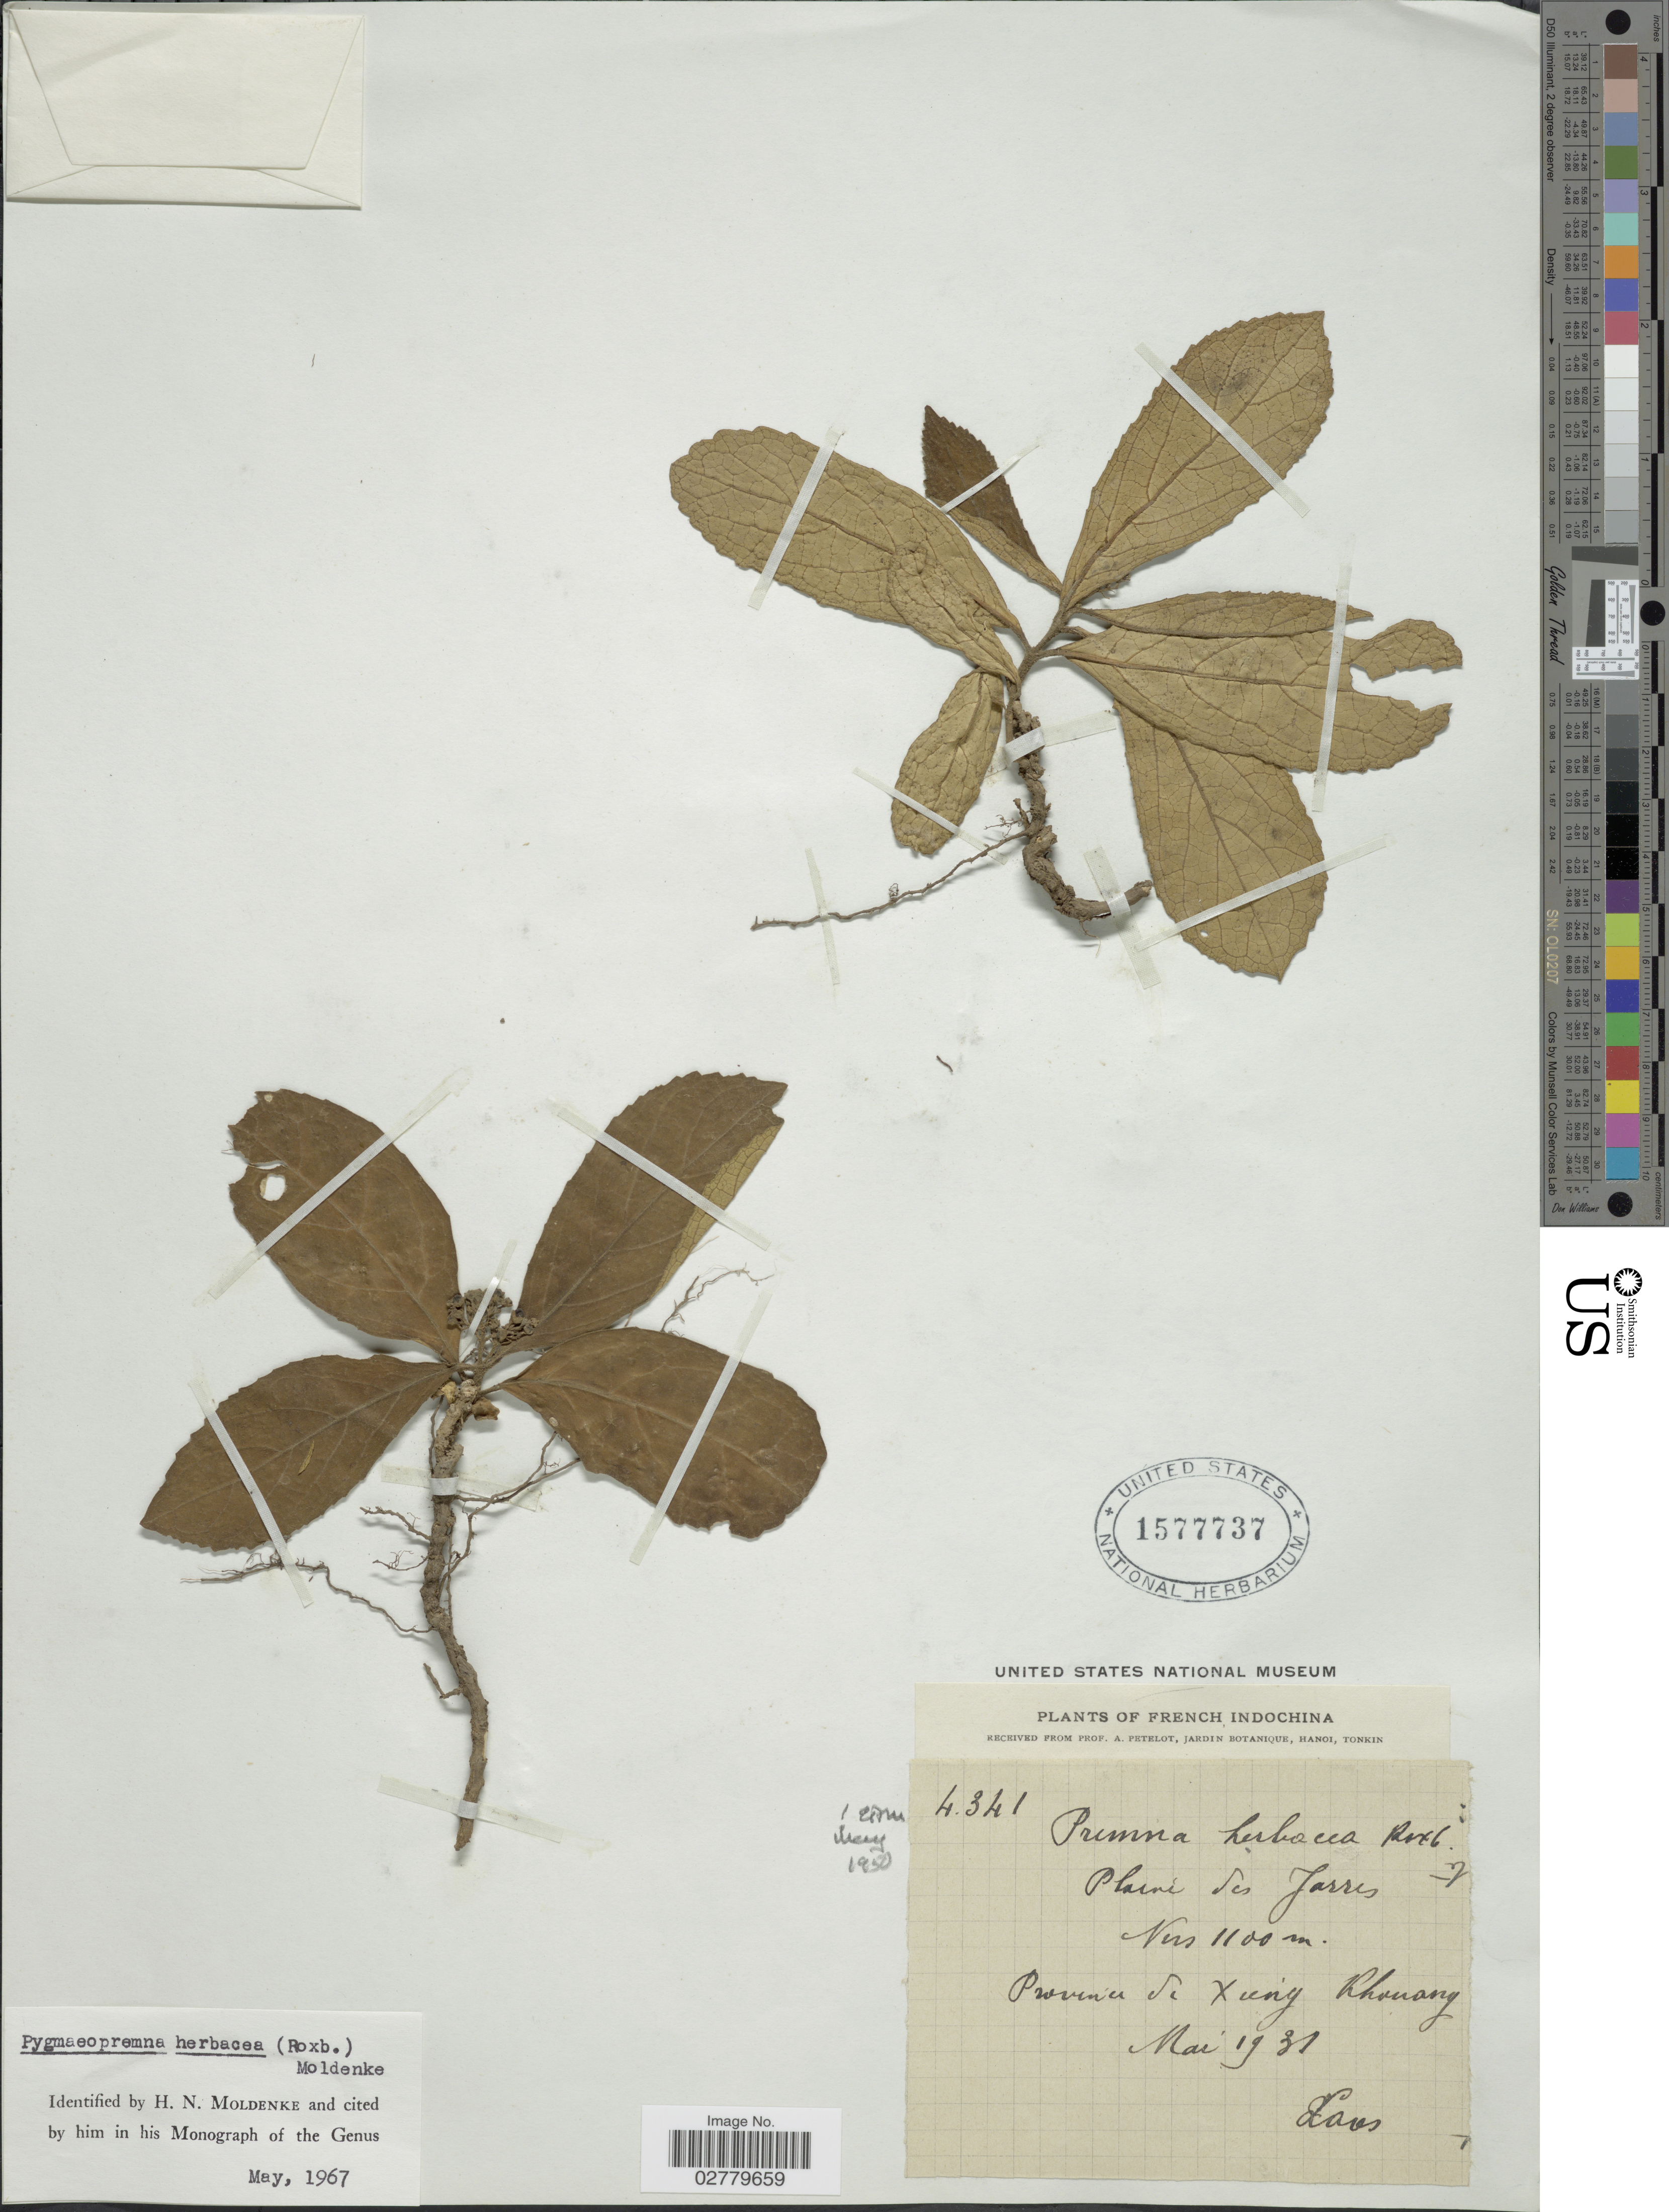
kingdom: Plantae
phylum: Tracheophyta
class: Magnoliopsida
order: Lamiales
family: Lamiaceae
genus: Premna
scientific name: Premna herbacea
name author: Roxb.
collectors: A. Petelot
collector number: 4341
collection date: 1931-05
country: Laos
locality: Plaine des Jarres. Province de Xang Khonang [interpreted].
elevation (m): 1100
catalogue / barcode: US 1577737